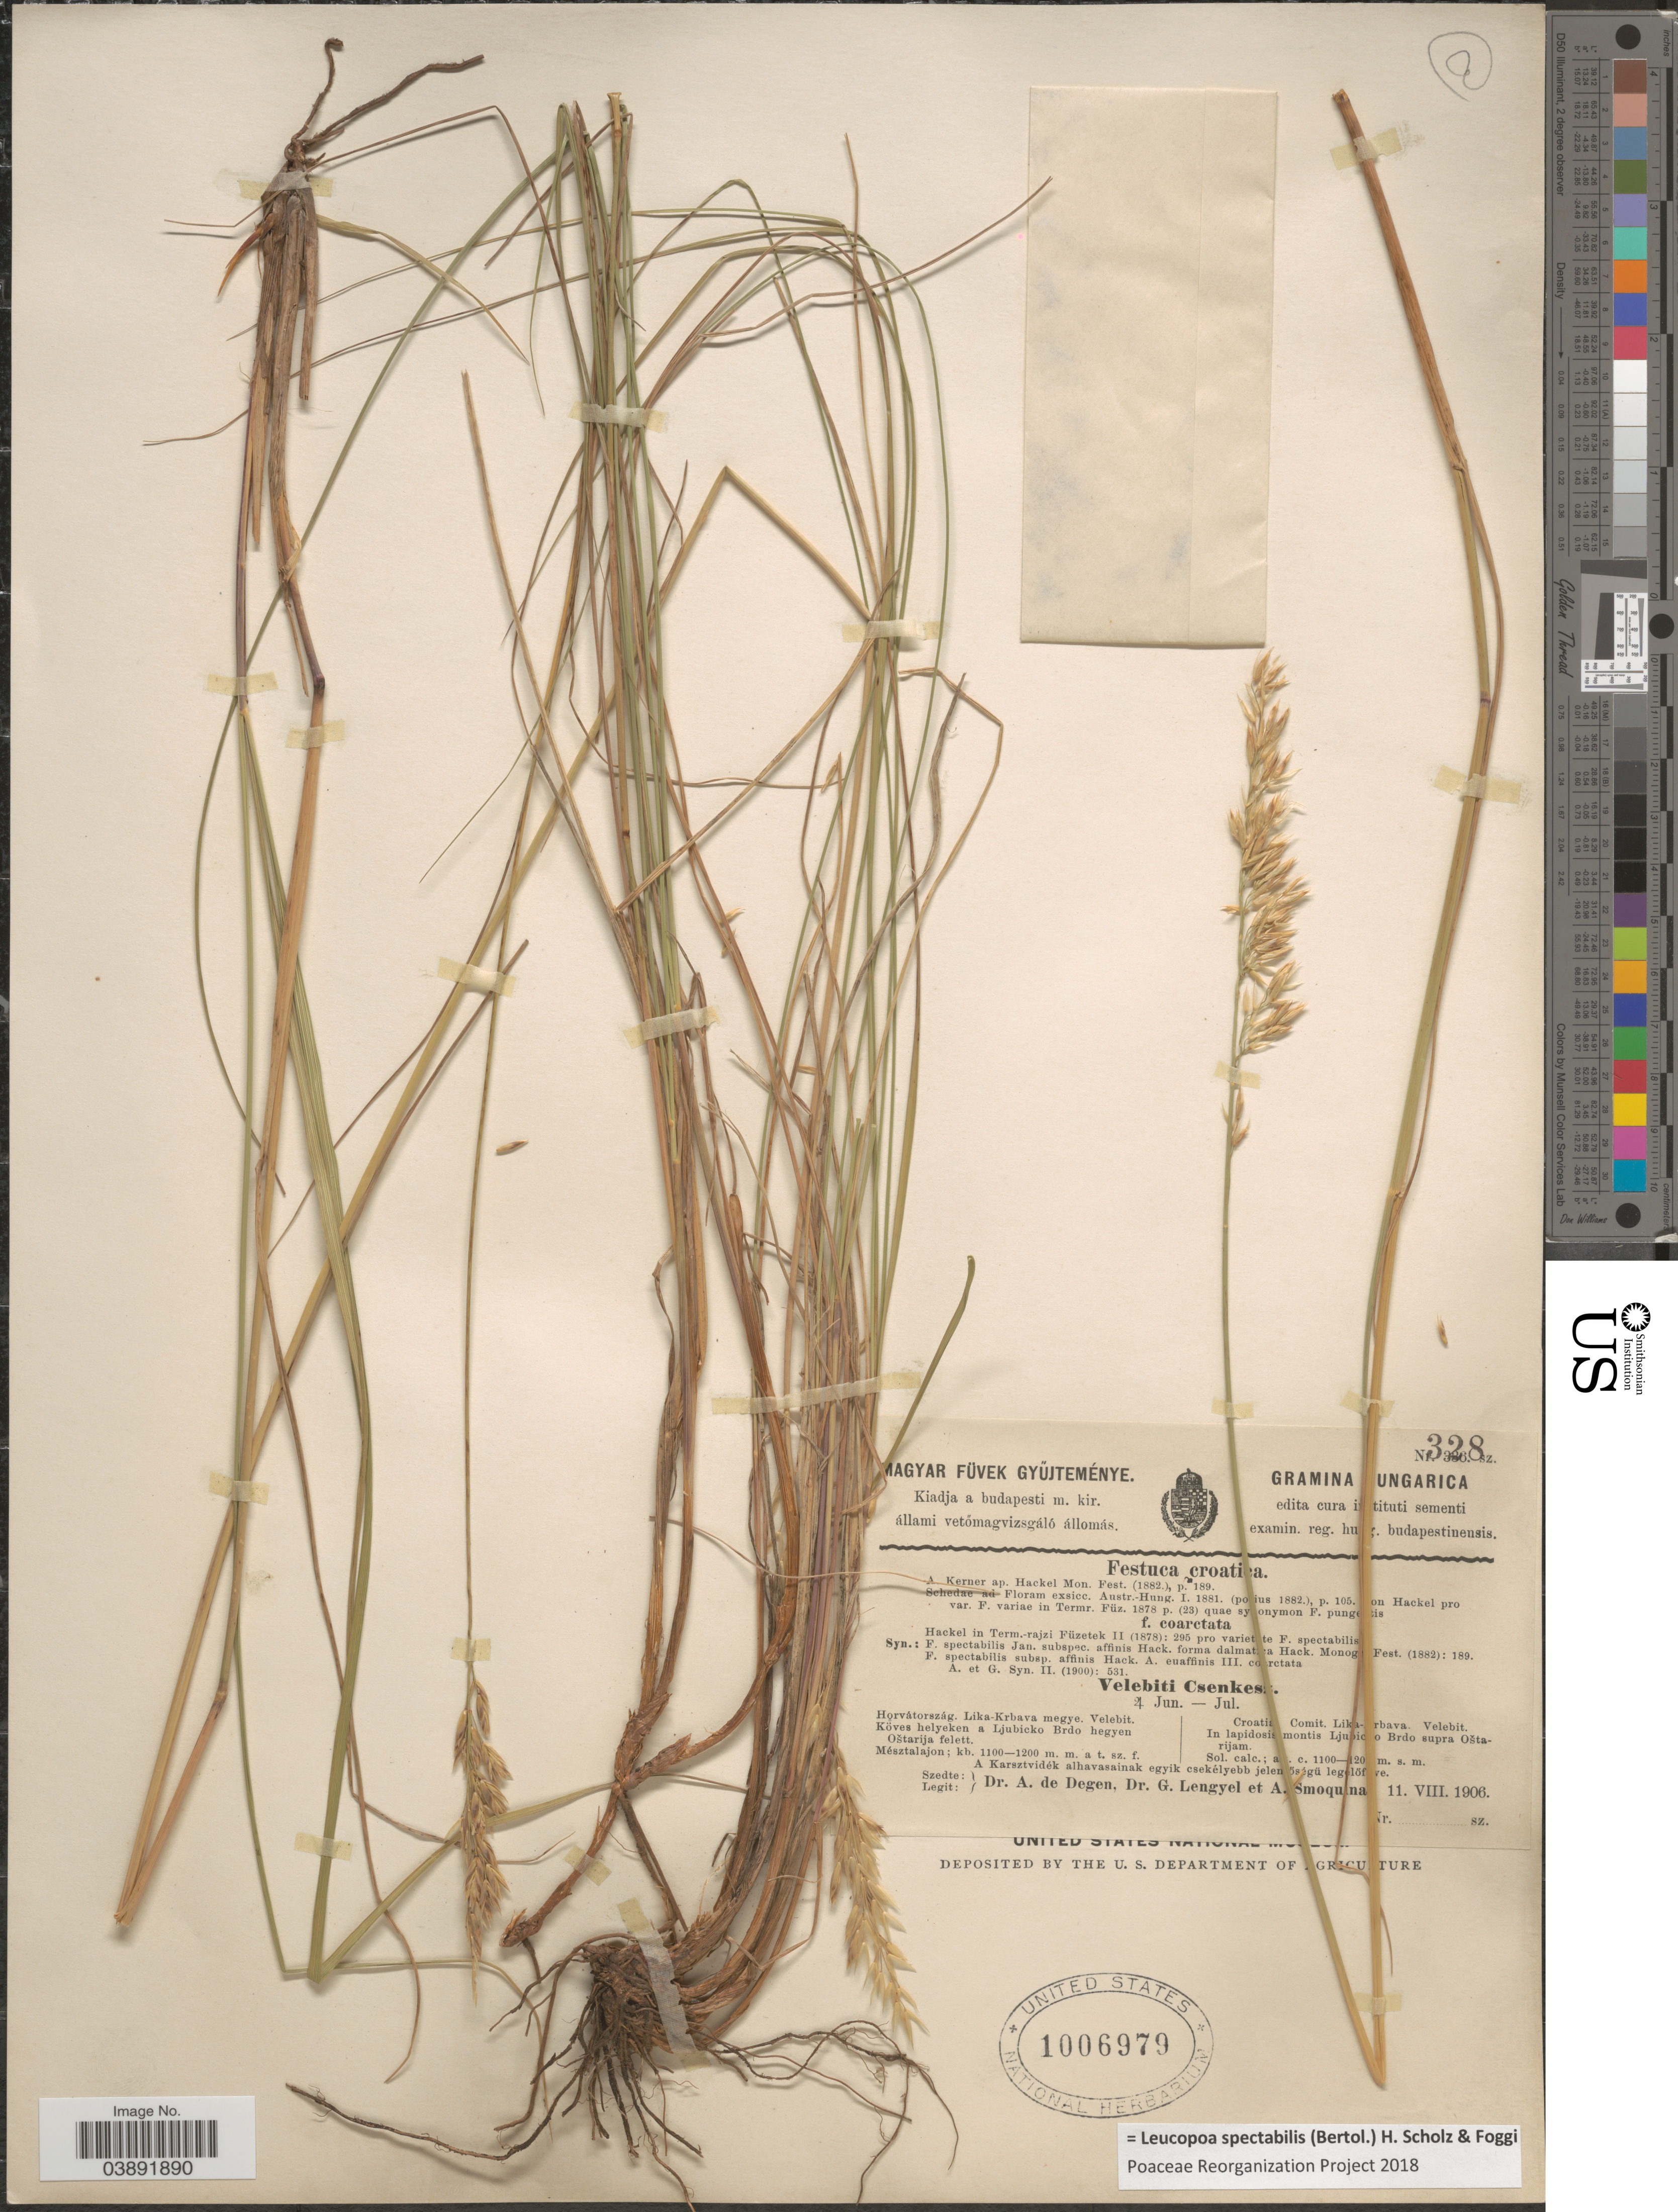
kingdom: Plantae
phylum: Tracheophyta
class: Liliopsida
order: Poales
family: Poaceae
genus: Leucopoa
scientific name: Leucopoa spectabilis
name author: (Bertol.) H. Scholz & Foggi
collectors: A. Degen, G. Lengyel & A. Smoquina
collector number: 328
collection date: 1906-08-11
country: Croatia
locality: Comit. Lik [illegible text]-rbava. Velebit. In lapidosis montis Lju [illegible text]c [illegible text]o Brdo supra Ostarijam.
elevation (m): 1100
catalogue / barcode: US 1006979